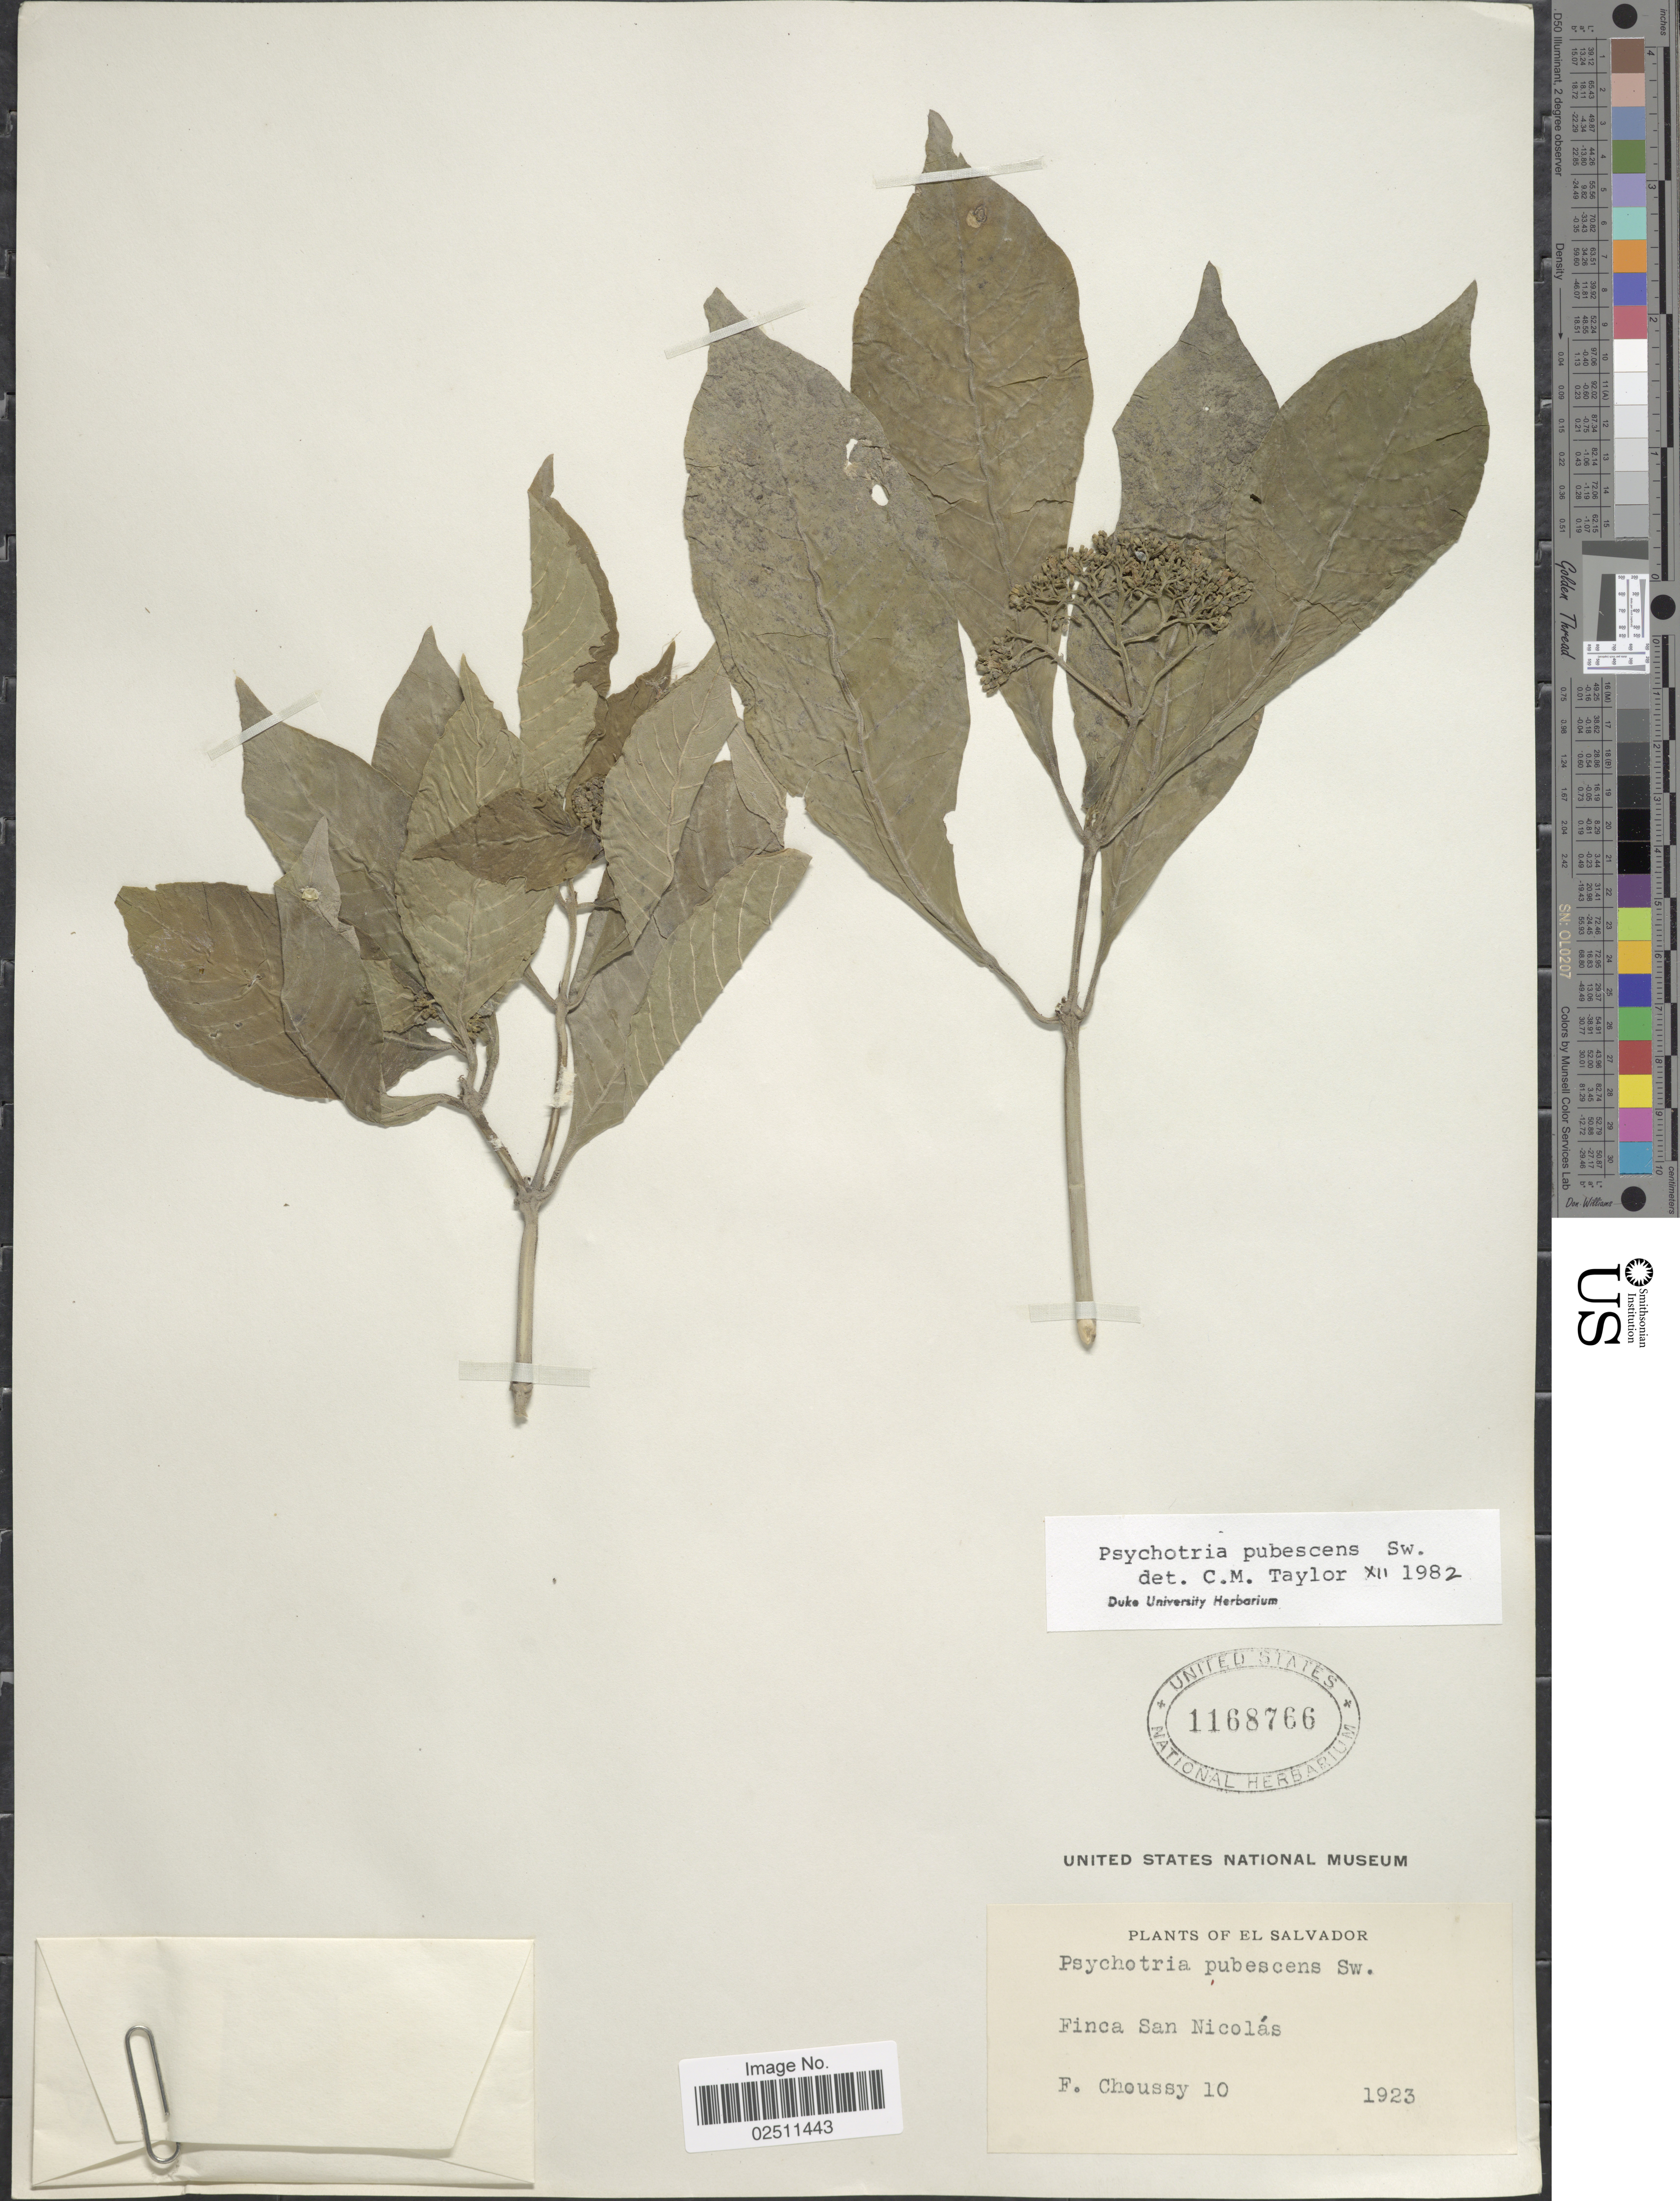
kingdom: Plantae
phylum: Tracheophyta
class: Magnoliopsida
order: Gentianales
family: Rubiaceae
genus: Psychotria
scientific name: Psychotria pubescens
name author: Sw.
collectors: F. Choussy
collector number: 10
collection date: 1923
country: El Salvador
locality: Finca San Nicolas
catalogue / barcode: US 1168766